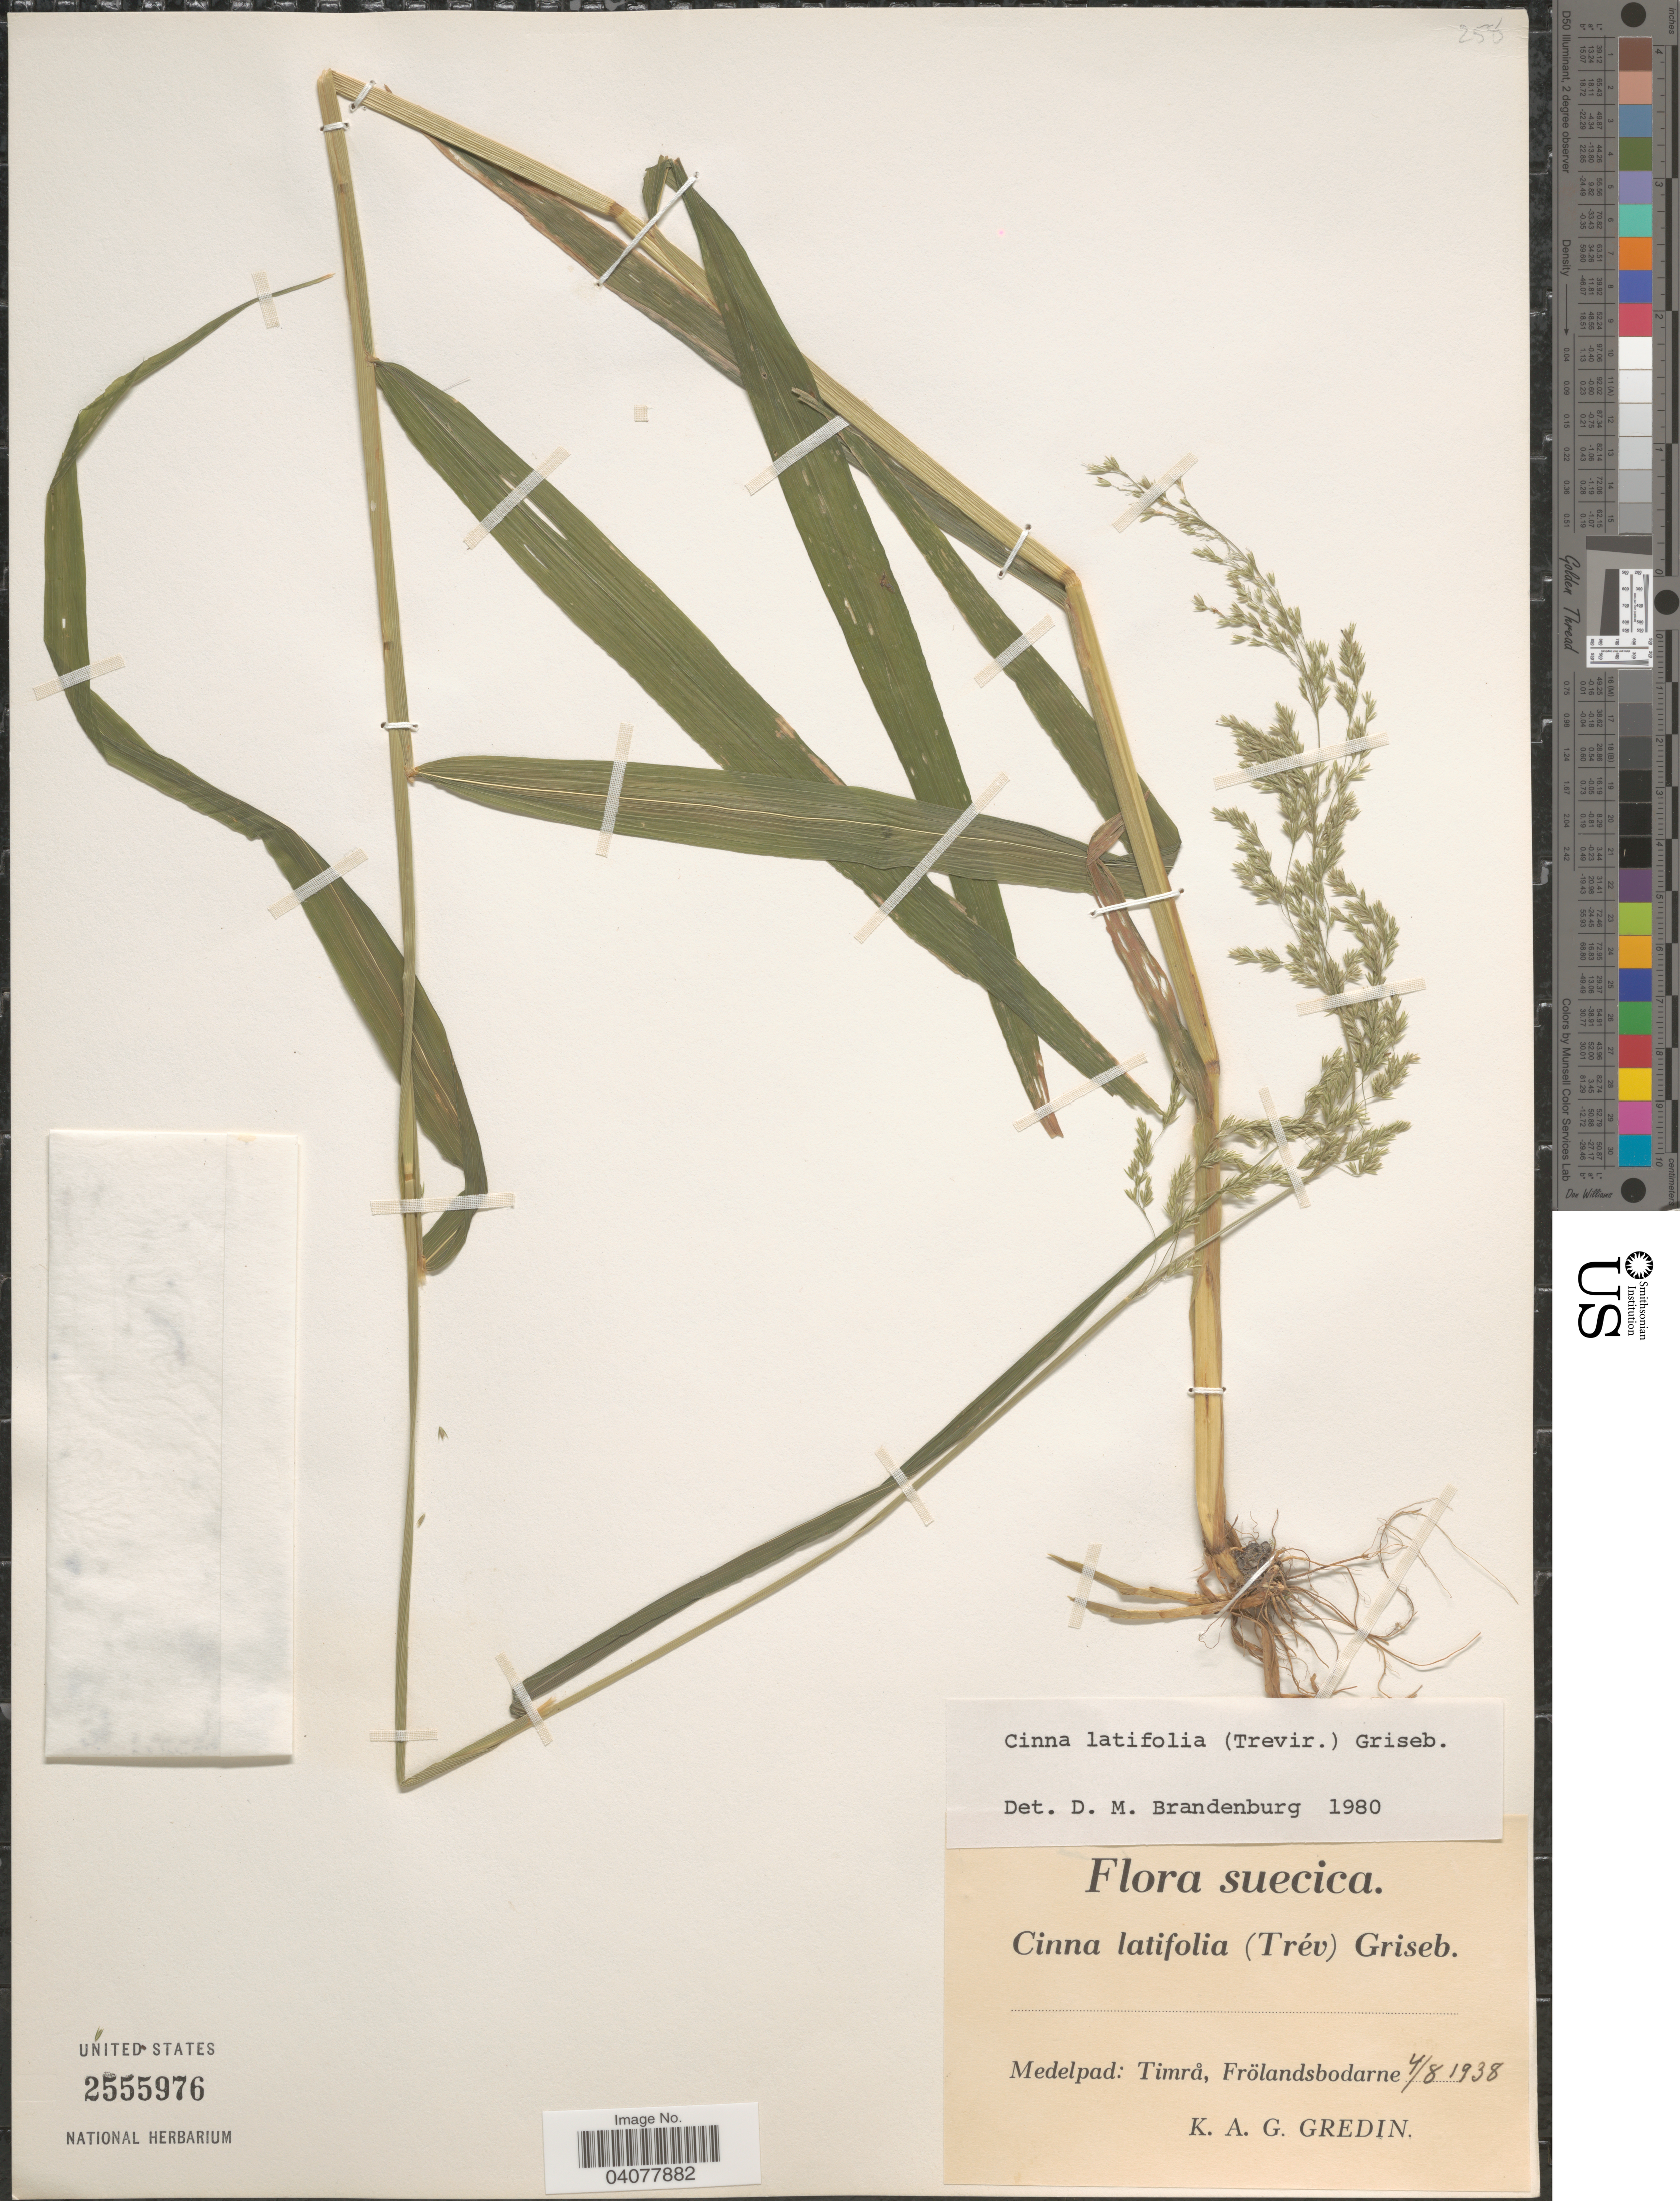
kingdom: Plantae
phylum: Tracheophyta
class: Liliopsida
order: Poales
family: Poaceae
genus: Cinna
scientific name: Cinna latifolia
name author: (Trevir. ex Goeppert) Griseb.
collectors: K. Gredin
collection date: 1938-08-04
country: Sweden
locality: Suecica. Medelpad: Timrå, Frölandsbodarne.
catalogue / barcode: US 2555976